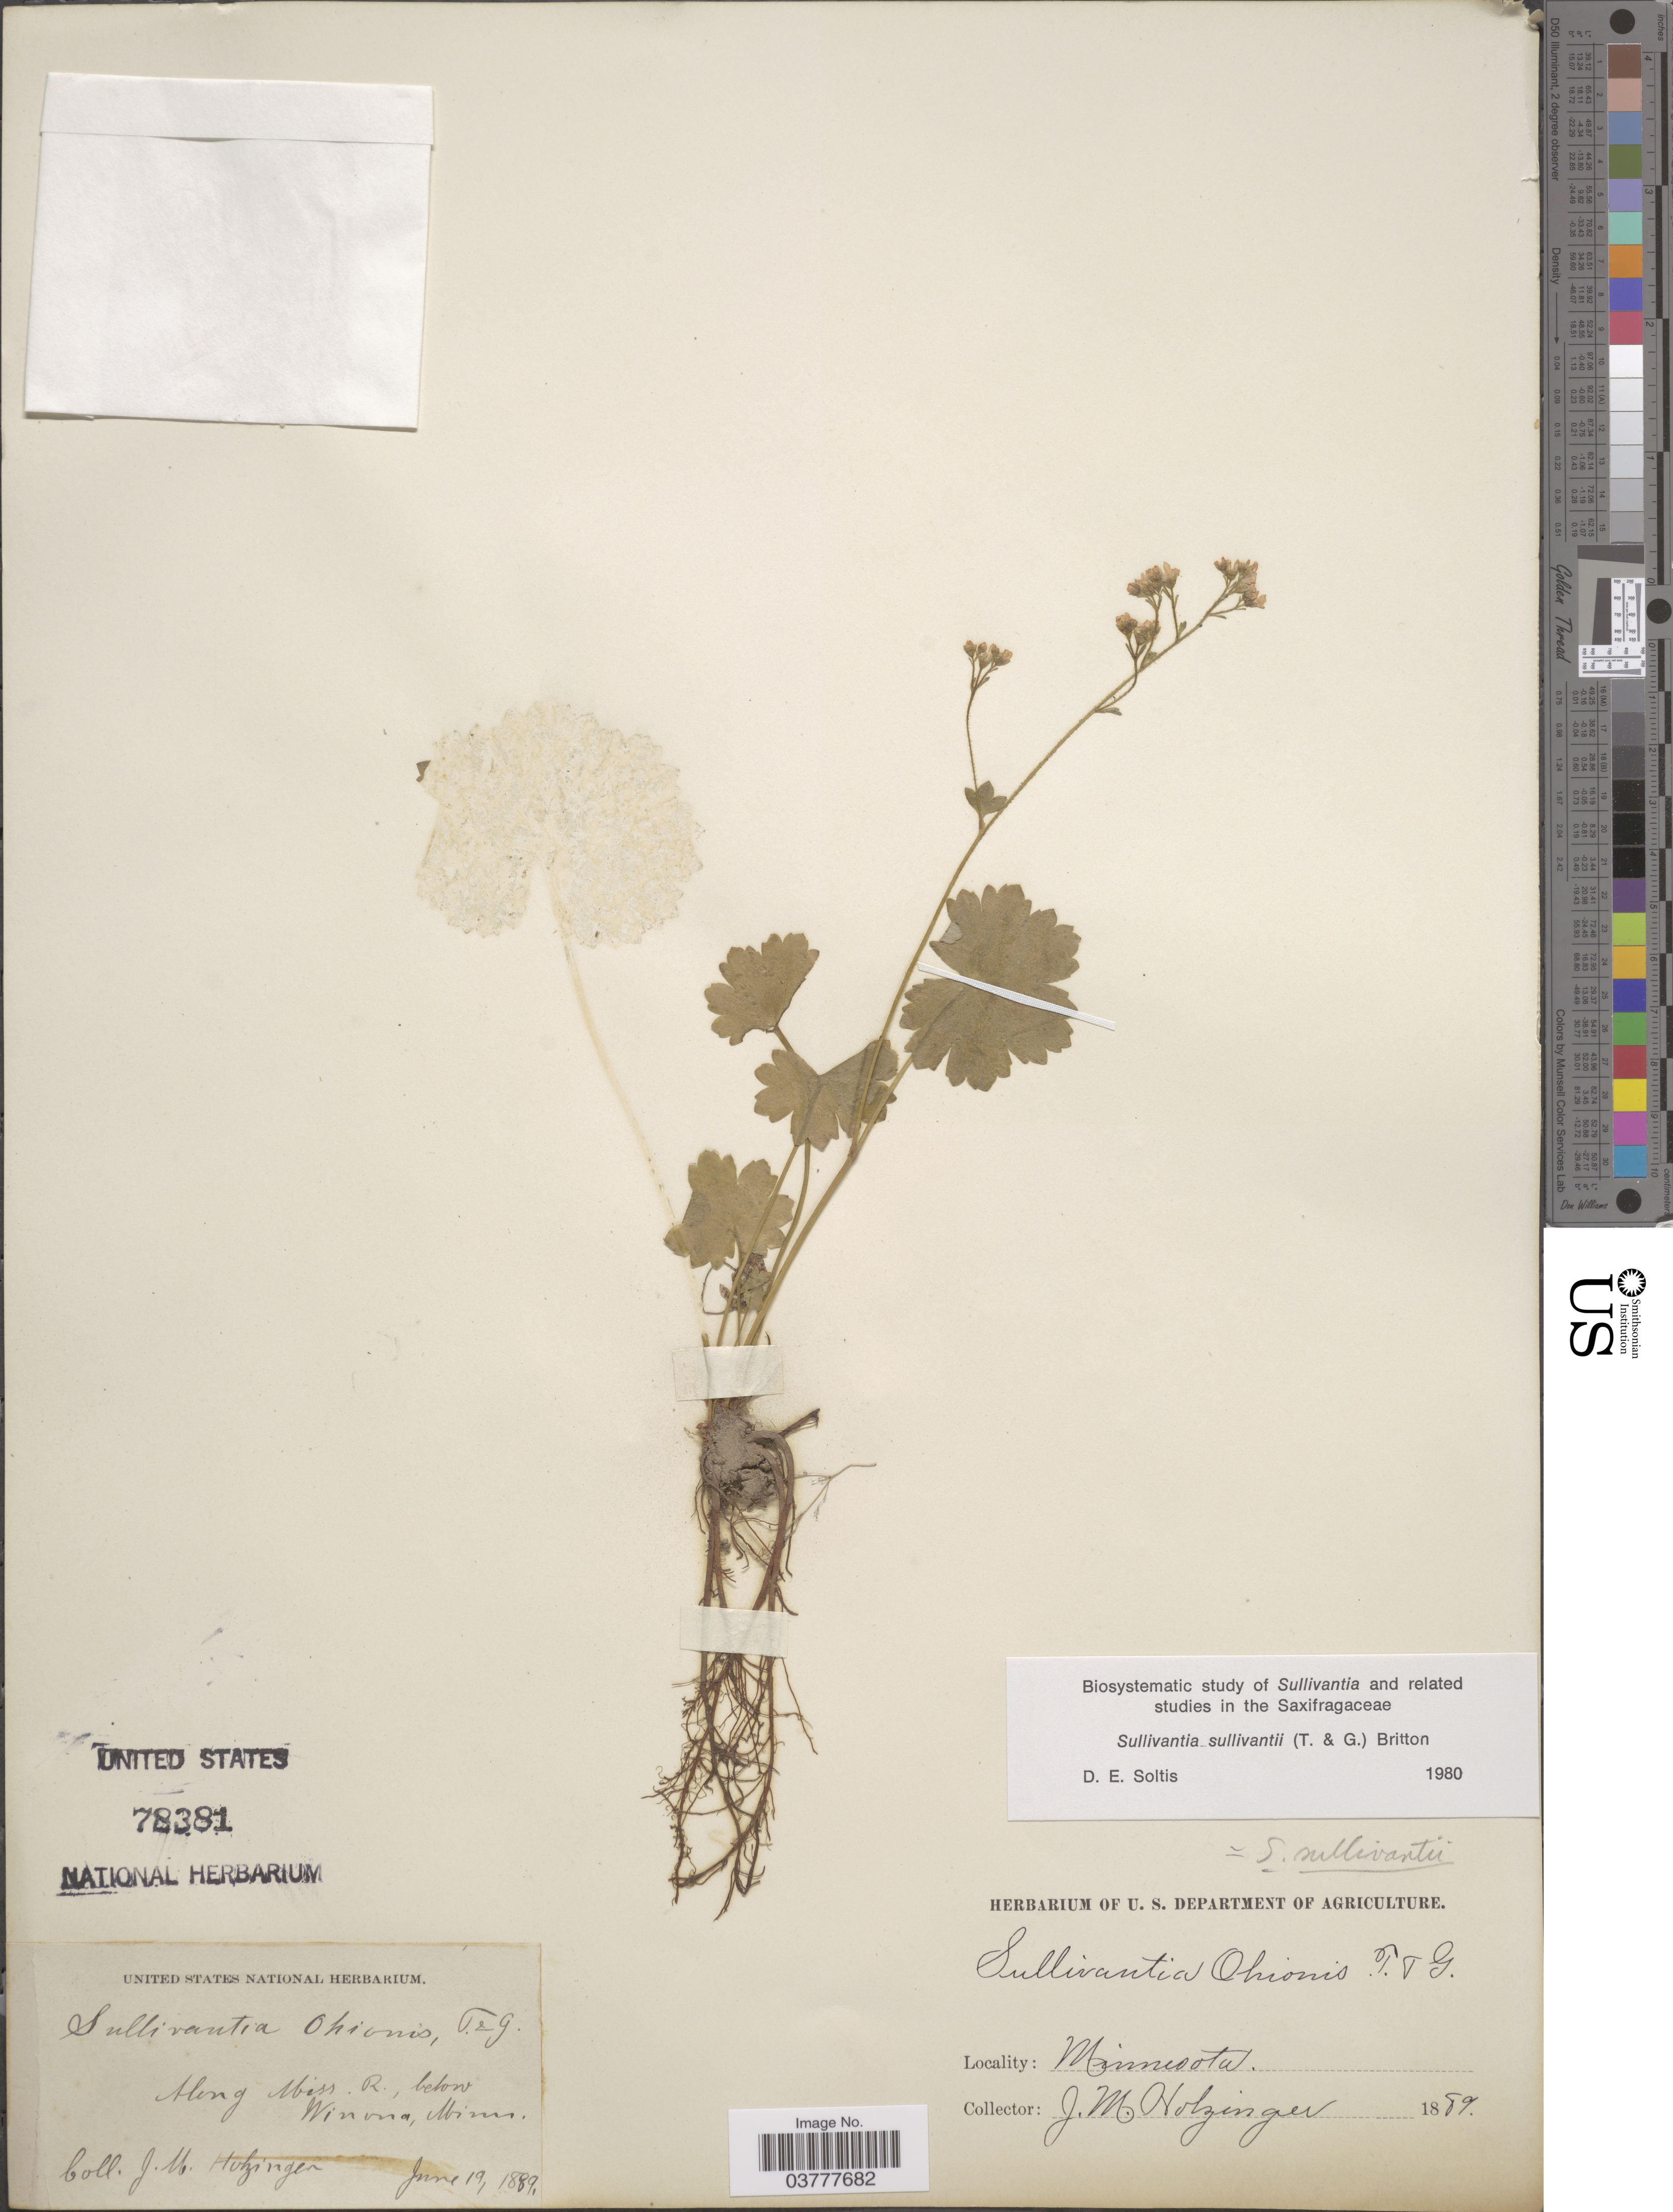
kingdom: Plantae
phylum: Tracheophyta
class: Magnoliopsida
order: Saxifragales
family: Saxifragaceae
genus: Sullivantia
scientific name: Sullivantia sullivantii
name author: (Torr. & A. Gray) Britton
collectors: J. M. Holzinger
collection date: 1889-06-19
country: United States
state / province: Minnesota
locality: Along Miss. R., below Winona.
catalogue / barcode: US 78381